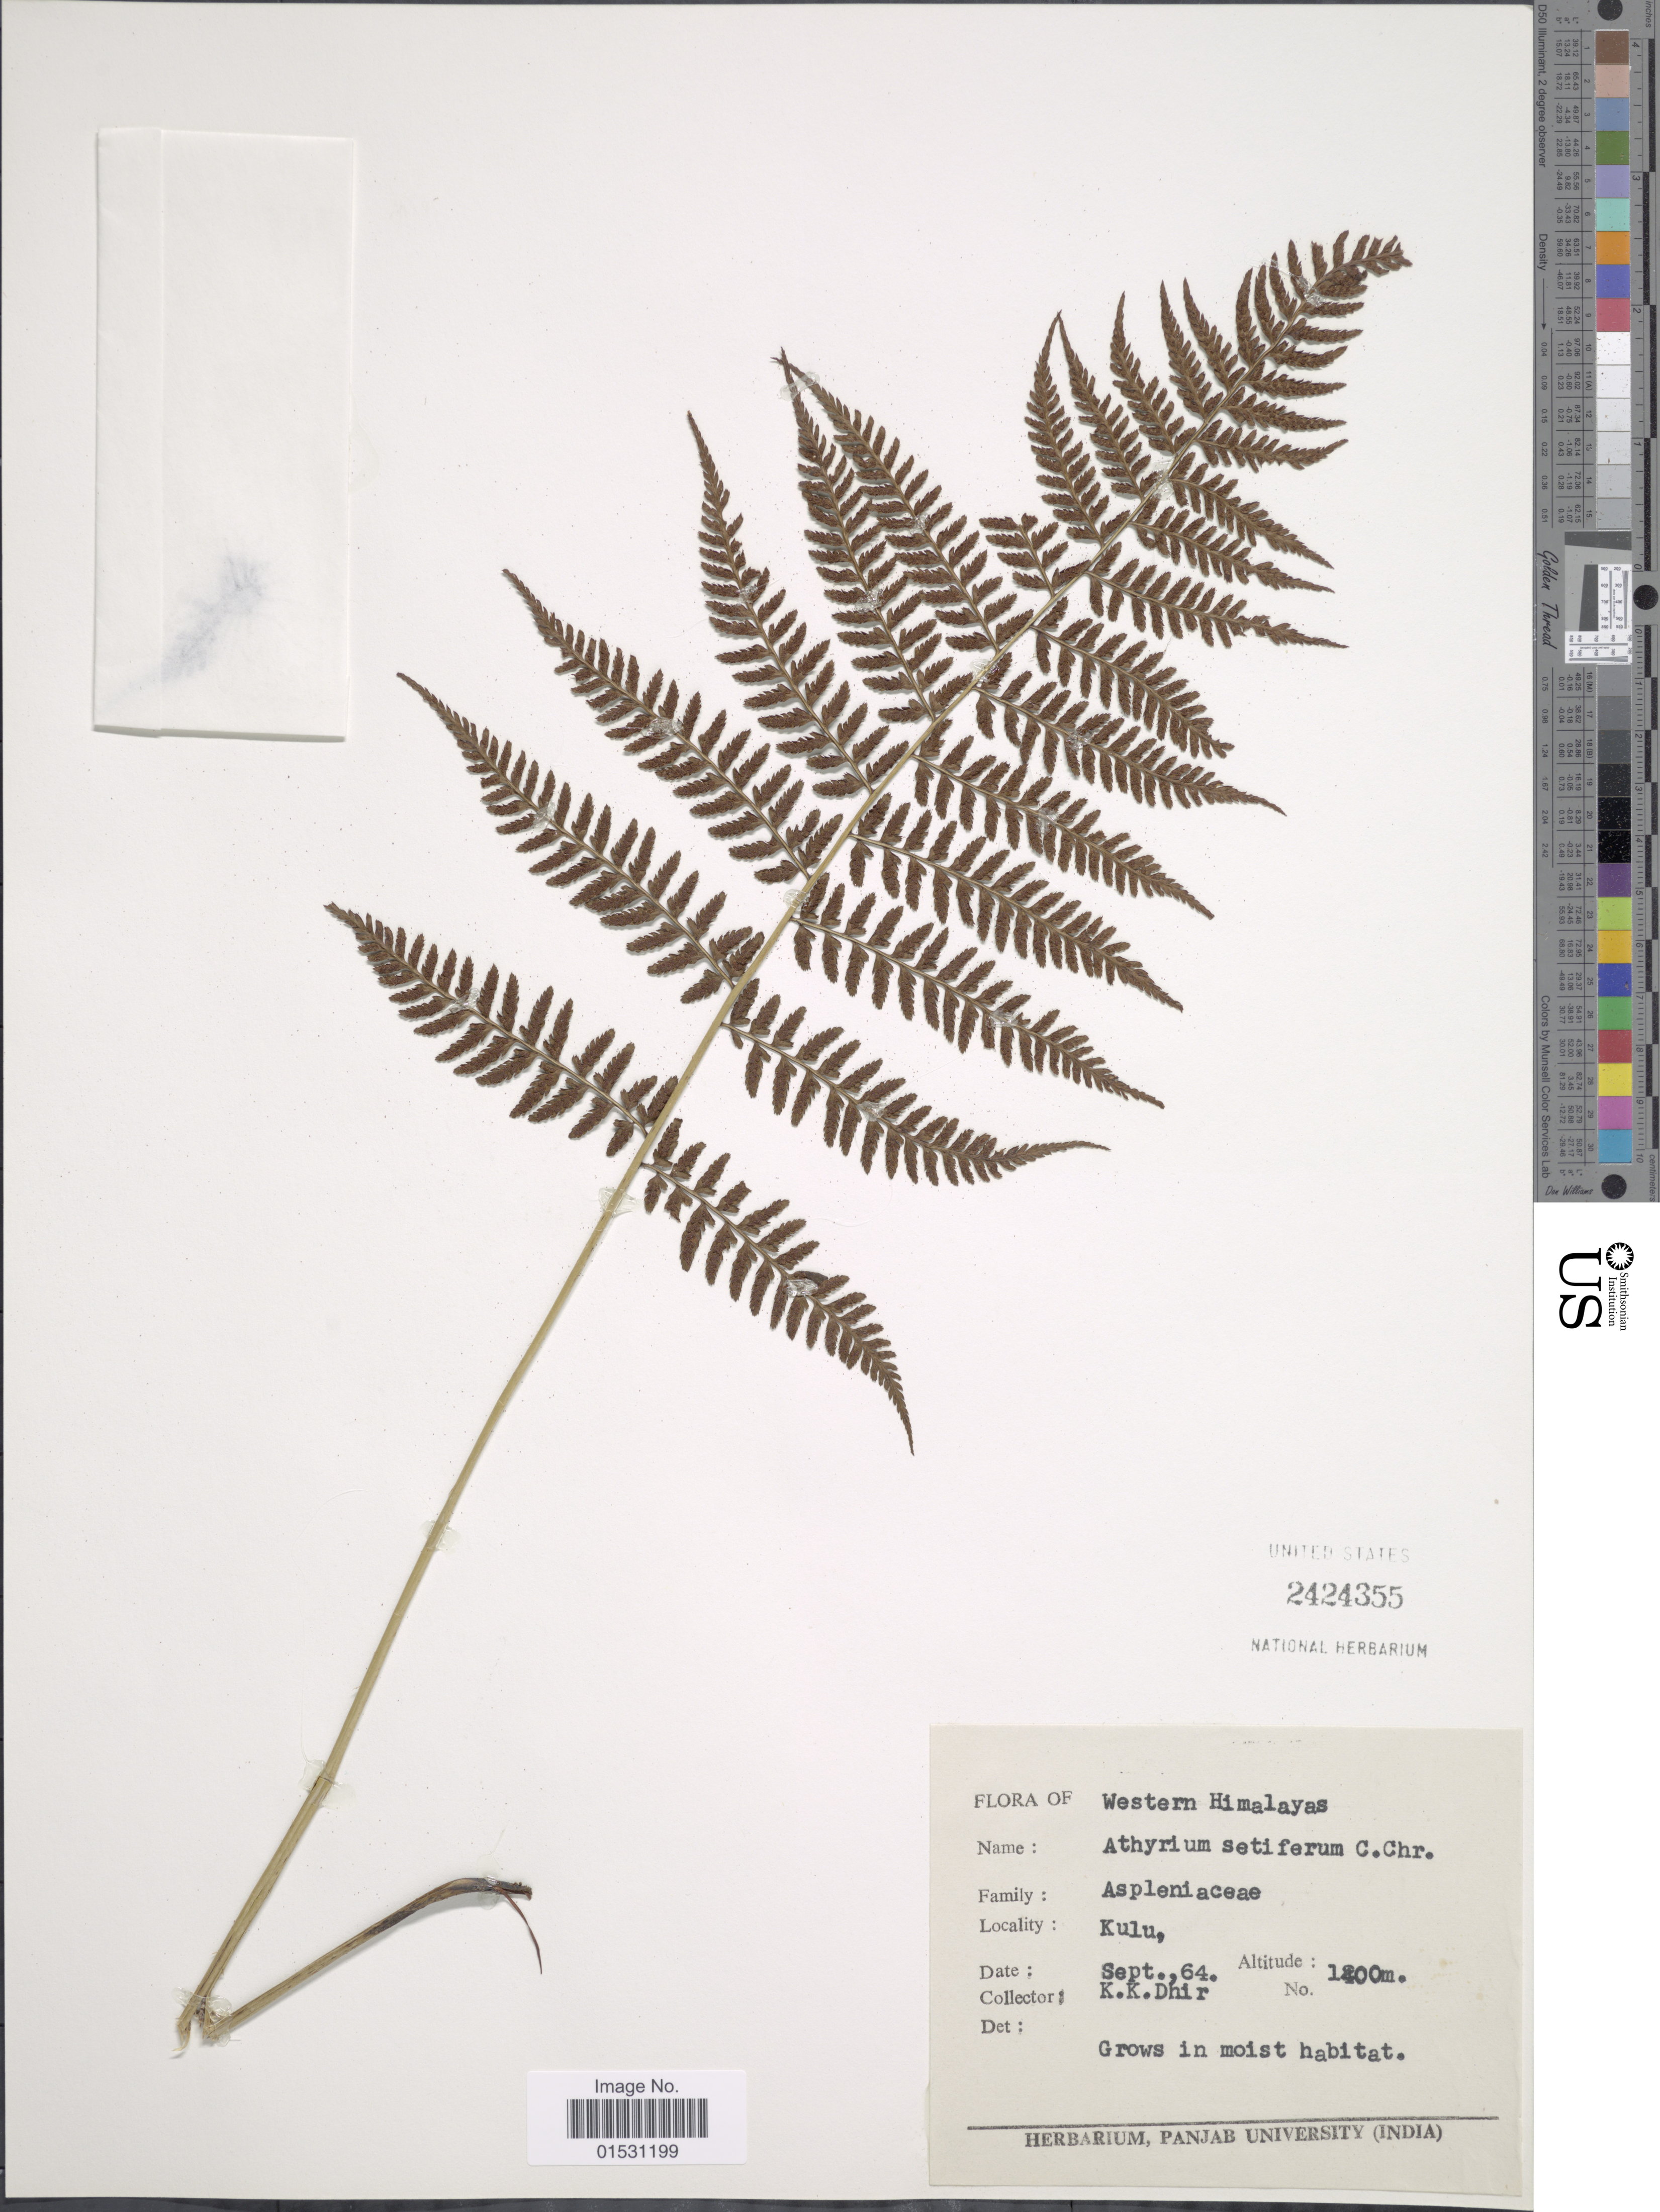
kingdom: Plantae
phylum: Tracheophyta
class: Polypodiopsida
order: Polypodiales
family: Athyriaceae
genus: Athyrium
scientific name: Athyrium setiferum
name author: C. Chr.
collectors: K. Dhir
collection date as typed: Transcribed d/m/y: /9/64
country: India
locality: Western Himalayas. Kulu.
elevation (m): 1200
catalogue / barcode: US 2424355